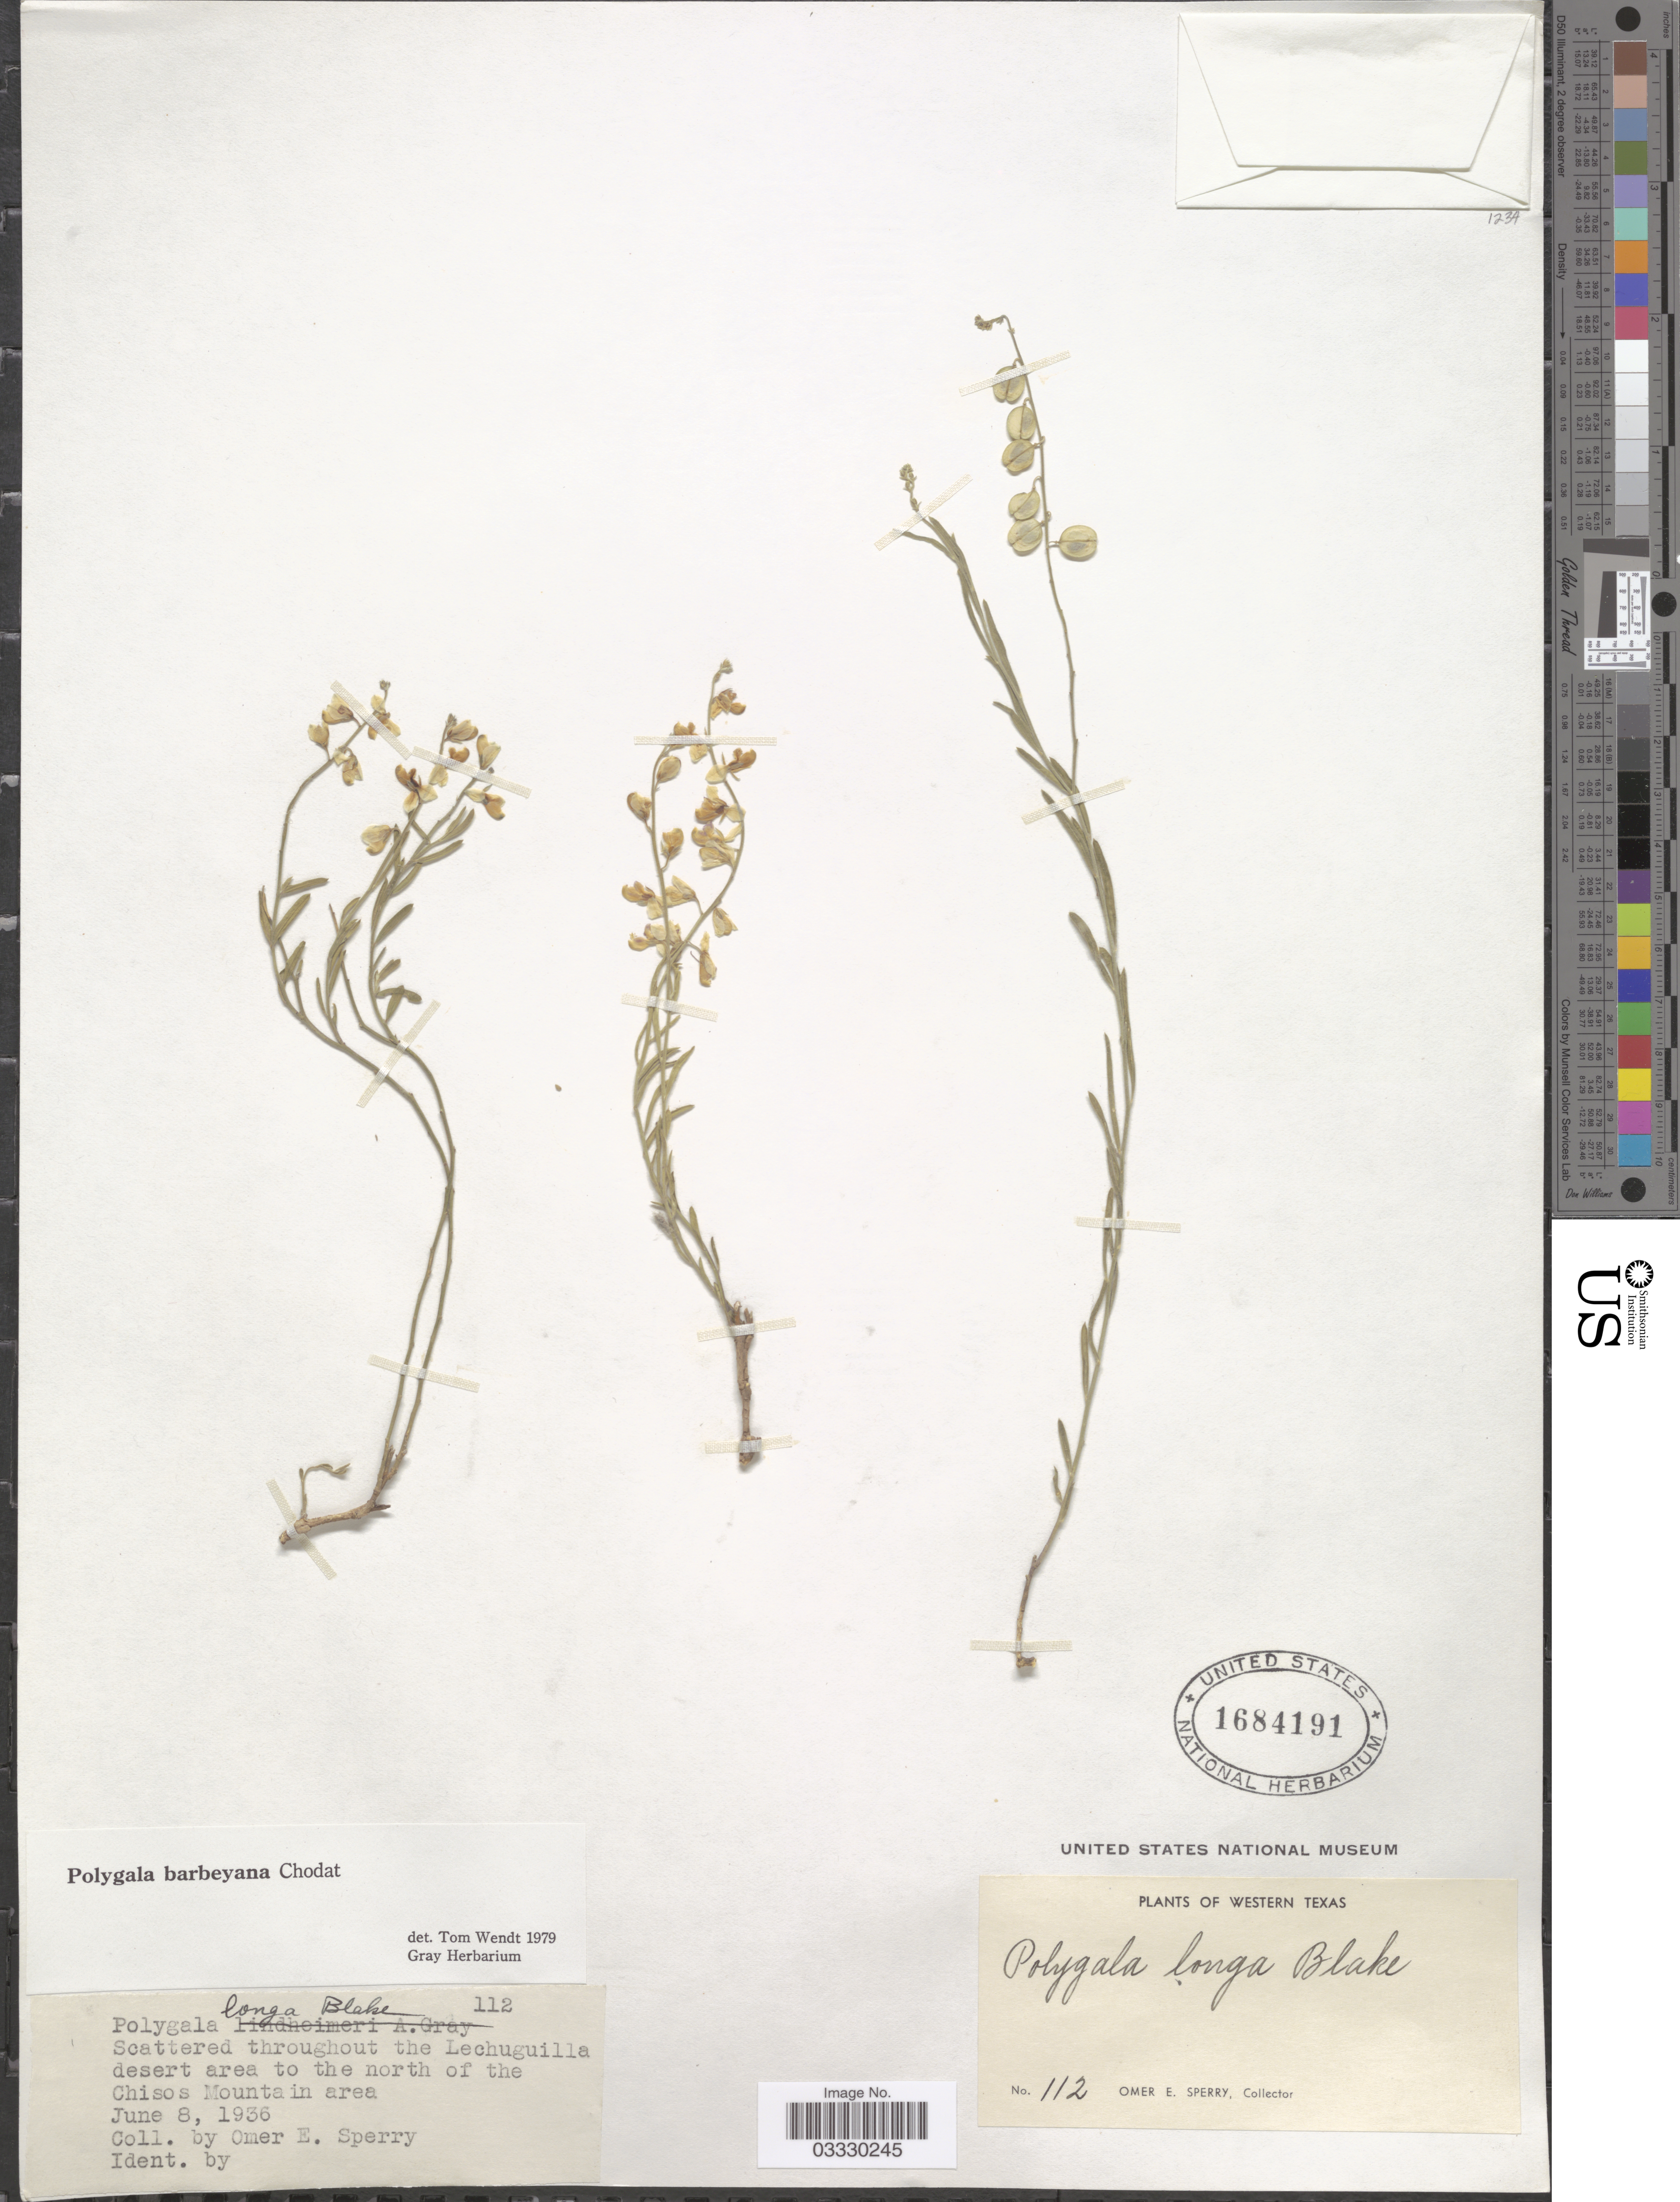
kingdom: Plantae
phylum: Tracheophyta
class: Magnoliopsida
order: Fabales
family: Polygalaceae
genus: Hebecarpa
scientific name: Hebecarpa barbeyana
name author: (Chodat) J.R. Abbott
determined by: Strong, Mark T., (BOT), Smithsonian Institution - National Museum of Natural History (UNITED STATES)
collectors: O. E. Sperry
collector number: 112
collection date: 1936-06-08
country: United States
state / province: Texas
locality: Scattered throughout the Lechuguilla desert area to the north of the Chisos Mountain in area. Western Texas.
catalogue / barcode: US 1684191